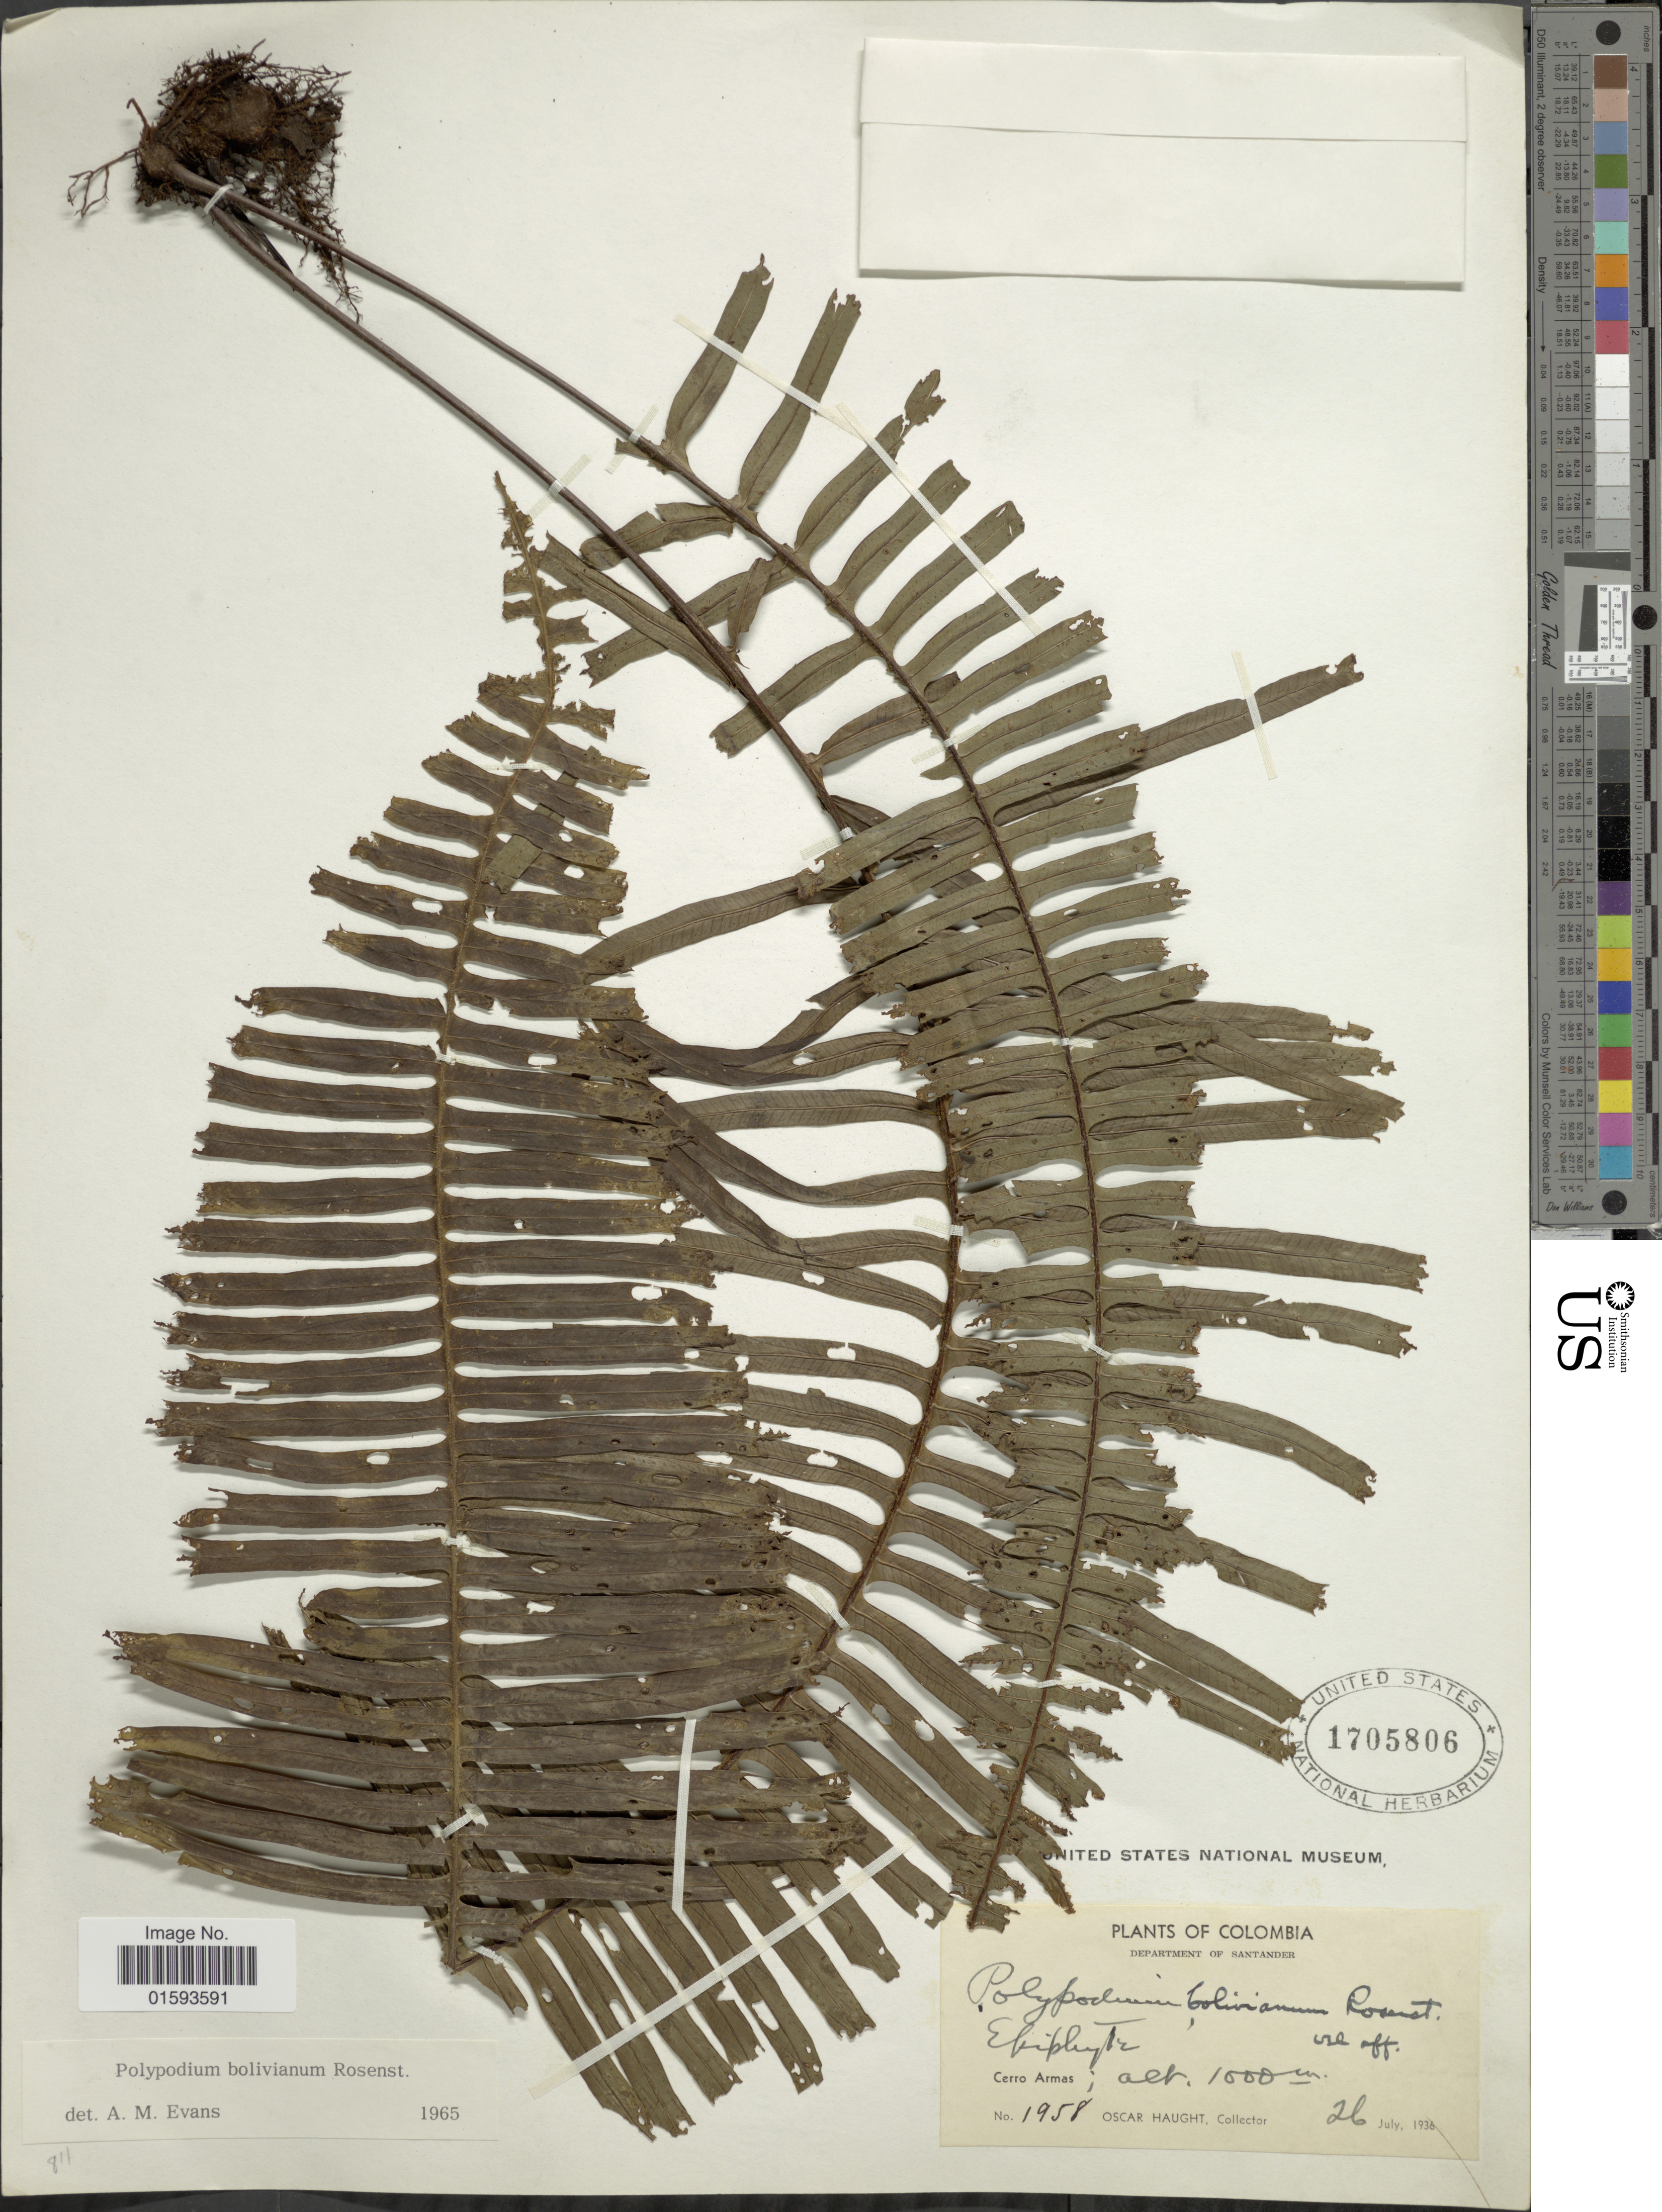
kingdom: Plantae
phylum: Tracheophyta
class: Polypodiopsida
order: Polypodiales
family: Polypodiaceae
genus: Pecluma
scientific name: Pecluma divaricata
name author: (E. Fourn.) Mickel & Beitel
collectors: O. L. Haught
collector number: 1958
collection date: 1936-07-26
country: Colombia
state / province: Santander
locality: Cerro Armas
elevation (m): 1000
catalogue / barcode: US 1705806